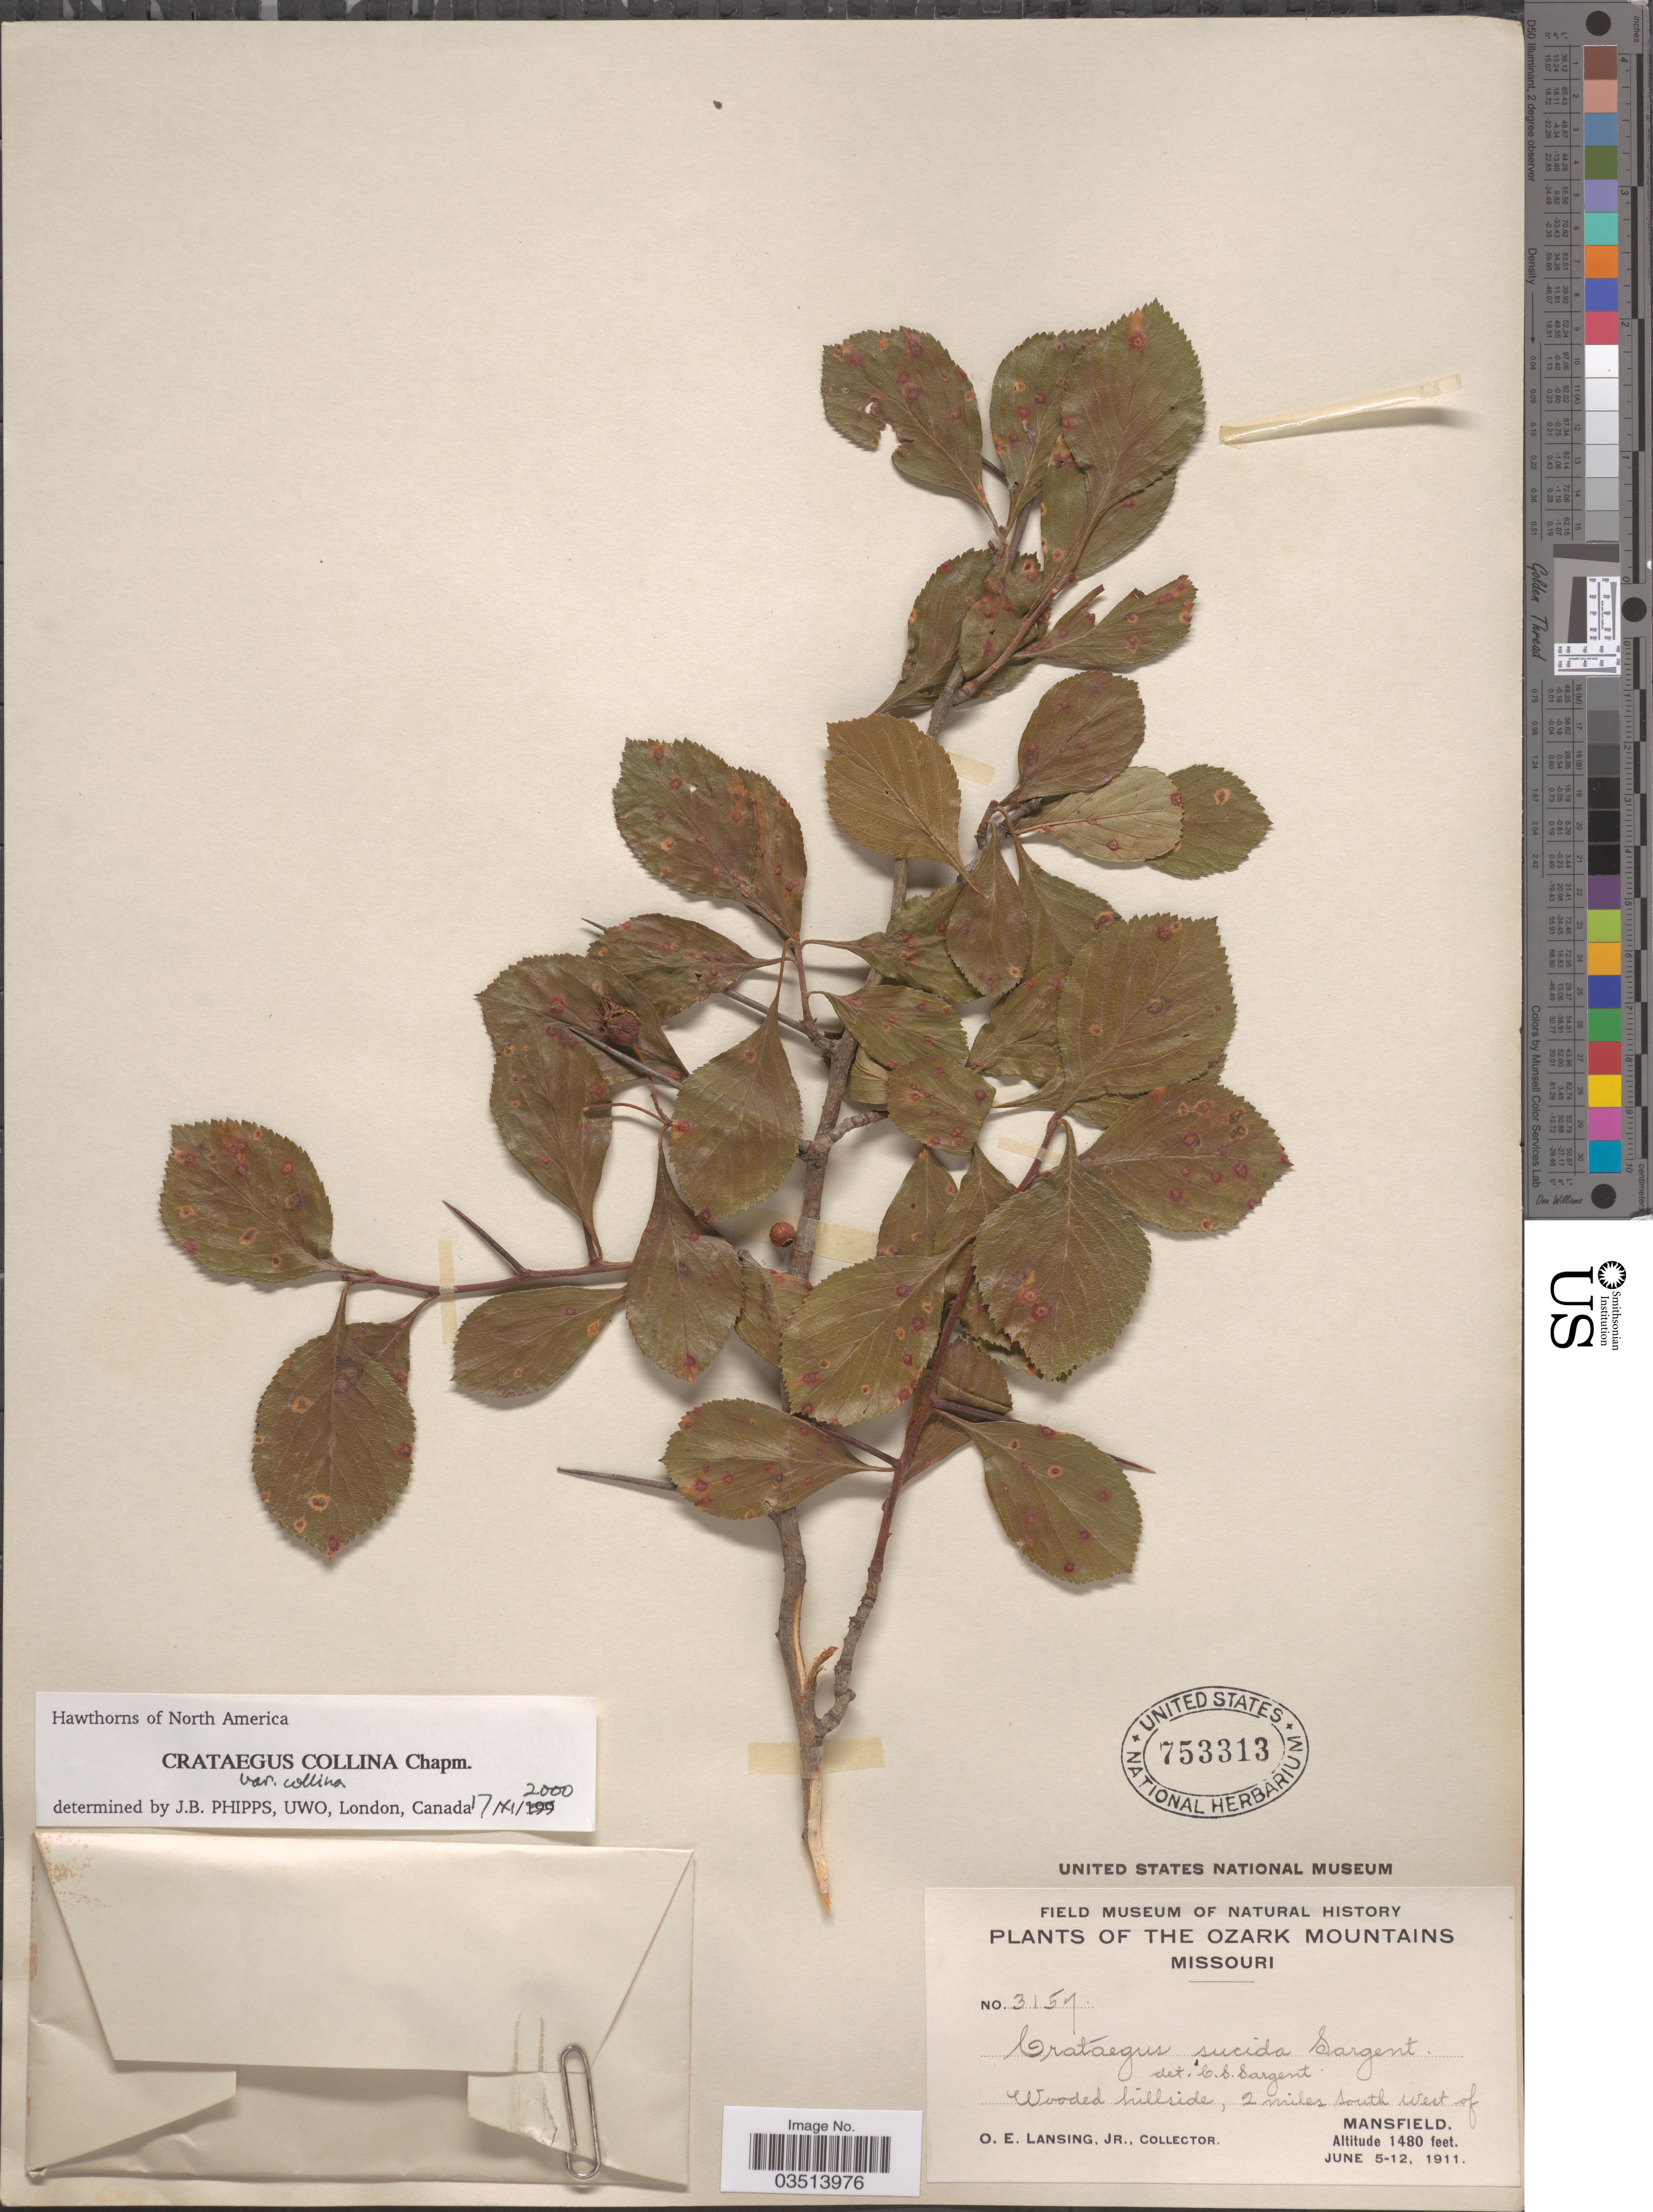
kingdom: Plantae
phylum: Tracheophyta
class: Magnoliopsida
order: Rosales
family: Rosaceae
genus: Crataegus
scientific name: Crataegus collina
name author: Chapm.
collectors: O. Lansing Jr.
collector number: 3157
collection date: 1911-06-05/1911-06-12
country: United States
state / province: Missouri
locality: The Ozark Mountains. Wooded hillside, 2 miles south west of Mansfield.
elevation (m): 451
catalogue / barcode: US 753313